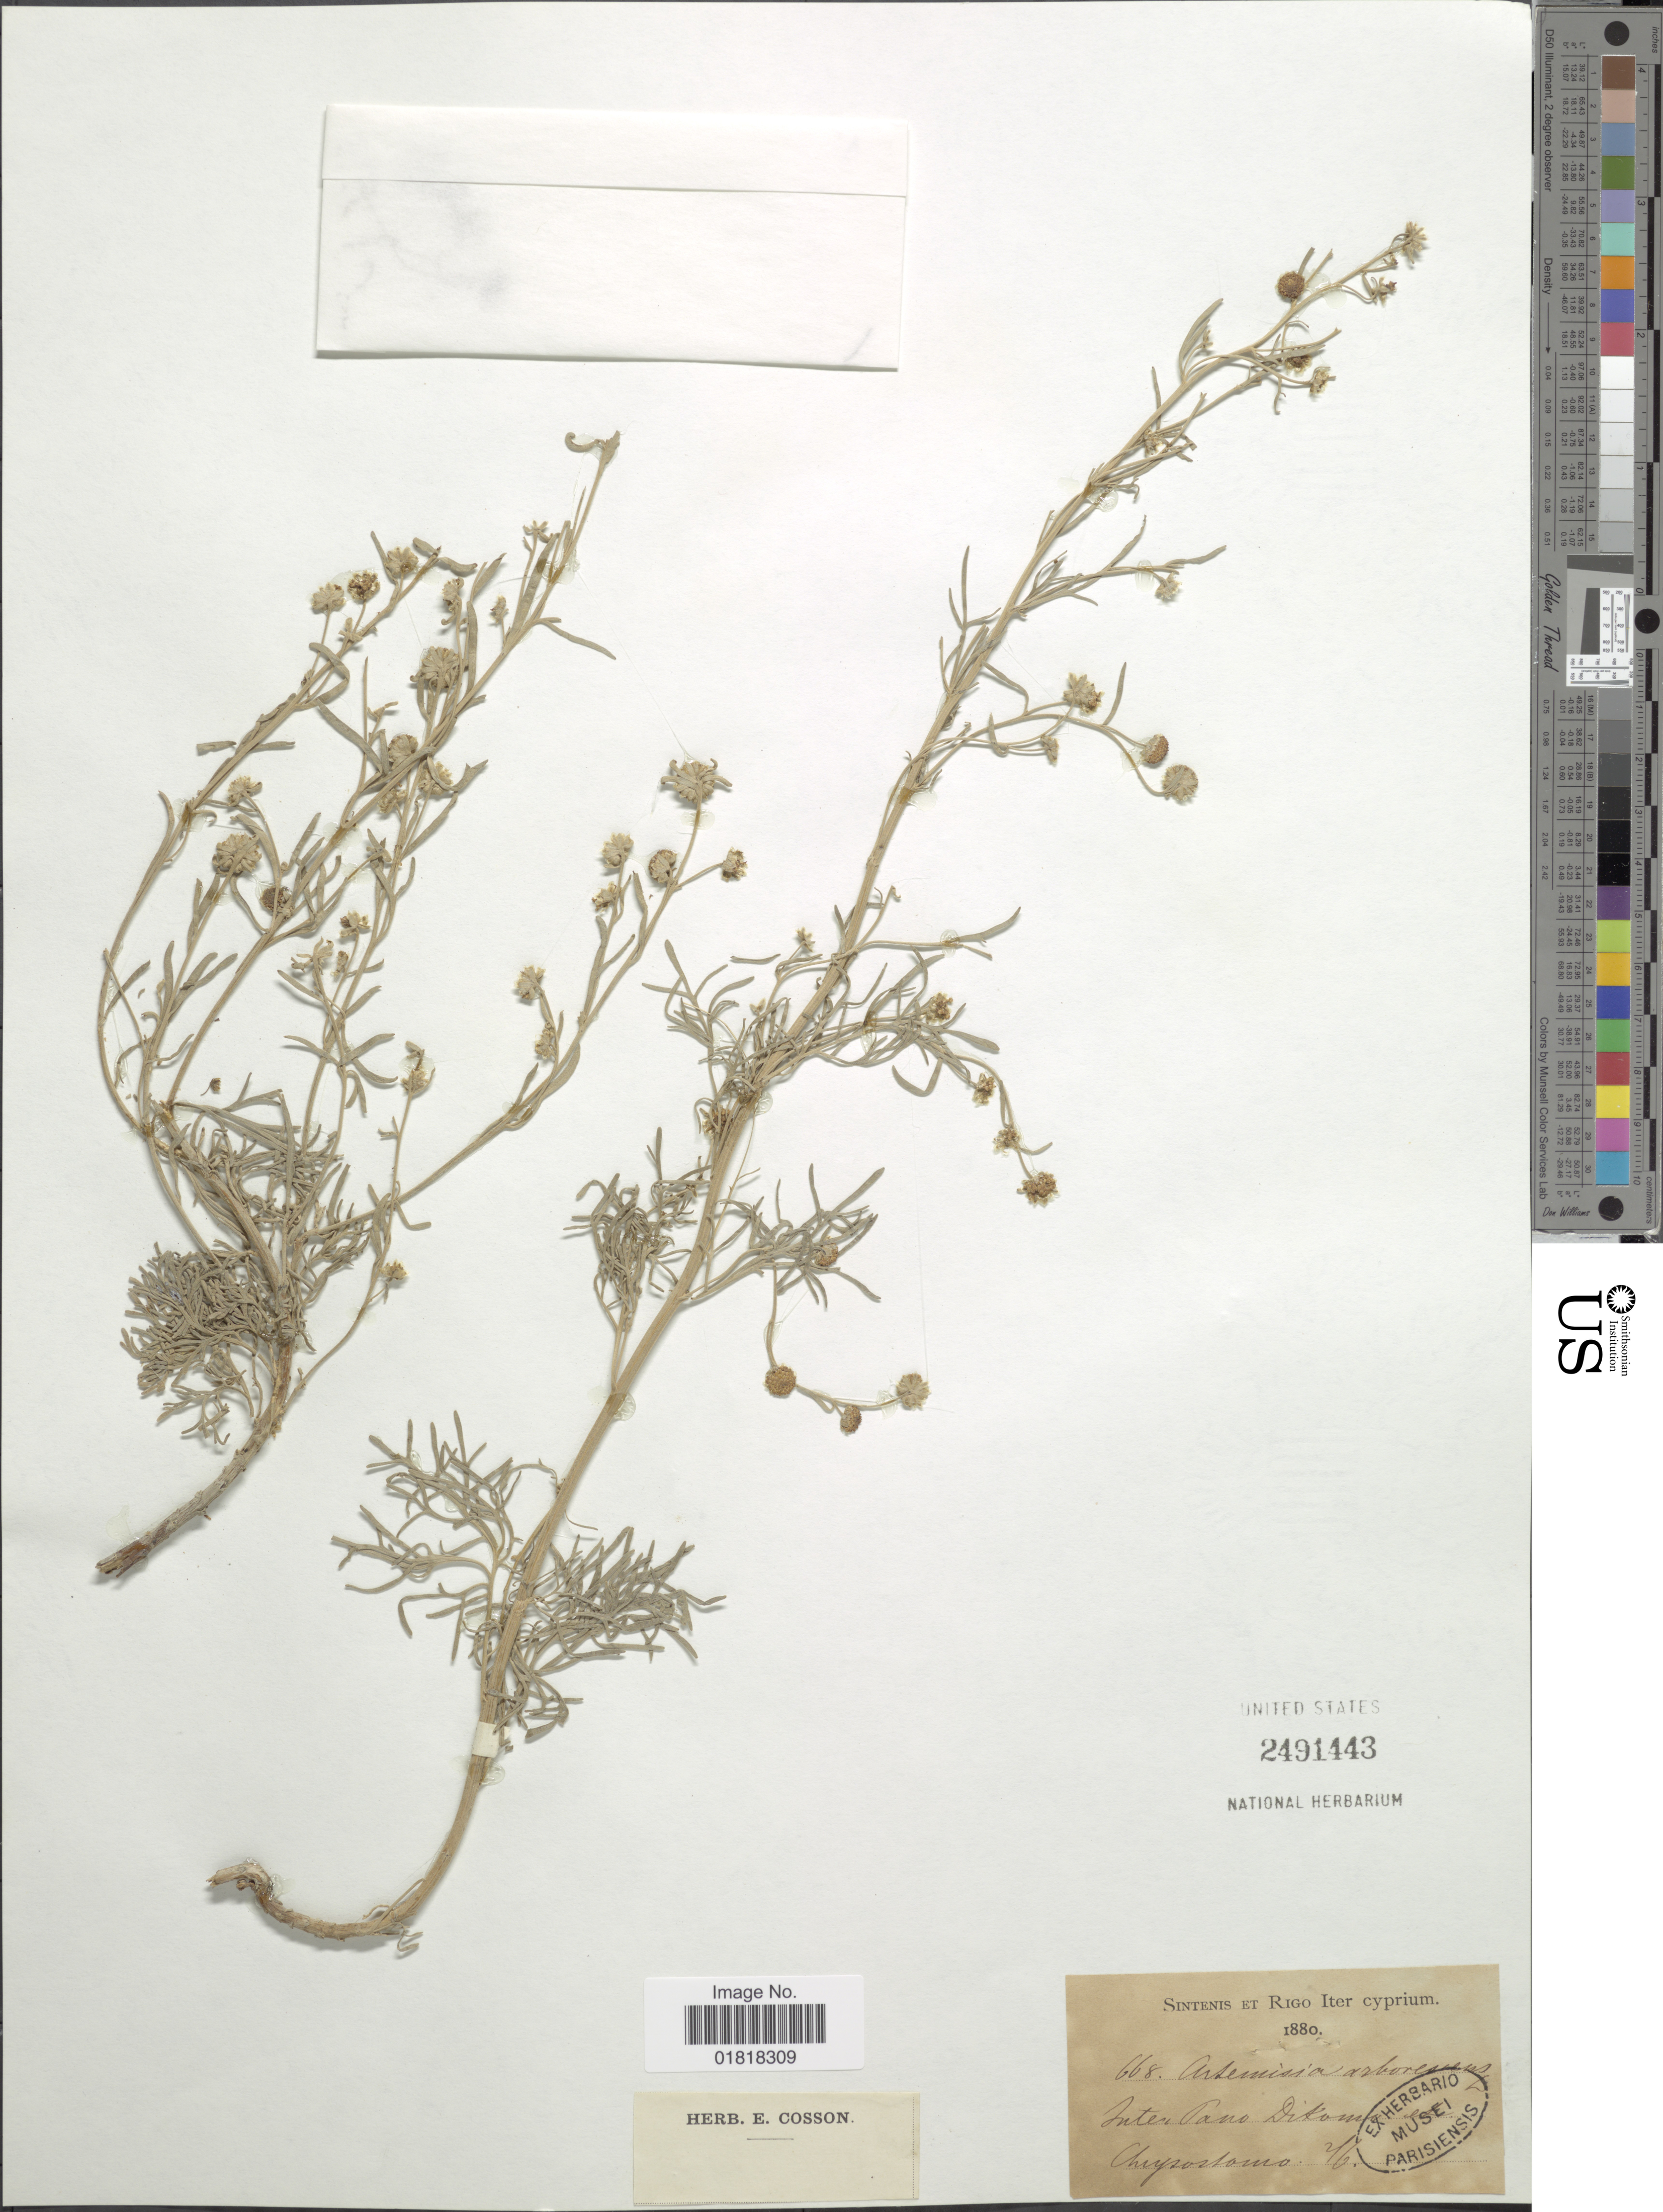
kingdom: Plantae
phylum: Tracheophyta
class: Magnoliopsida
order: Asterales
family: Asteraceae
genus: Artemisia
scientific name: Artemisia arborescens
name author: L.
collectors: Cheysotomo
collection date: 1880-06-02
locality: Sintenis Et. Rigo, Inter Pano Dikoma [interpreted]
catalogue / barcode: US 2491443